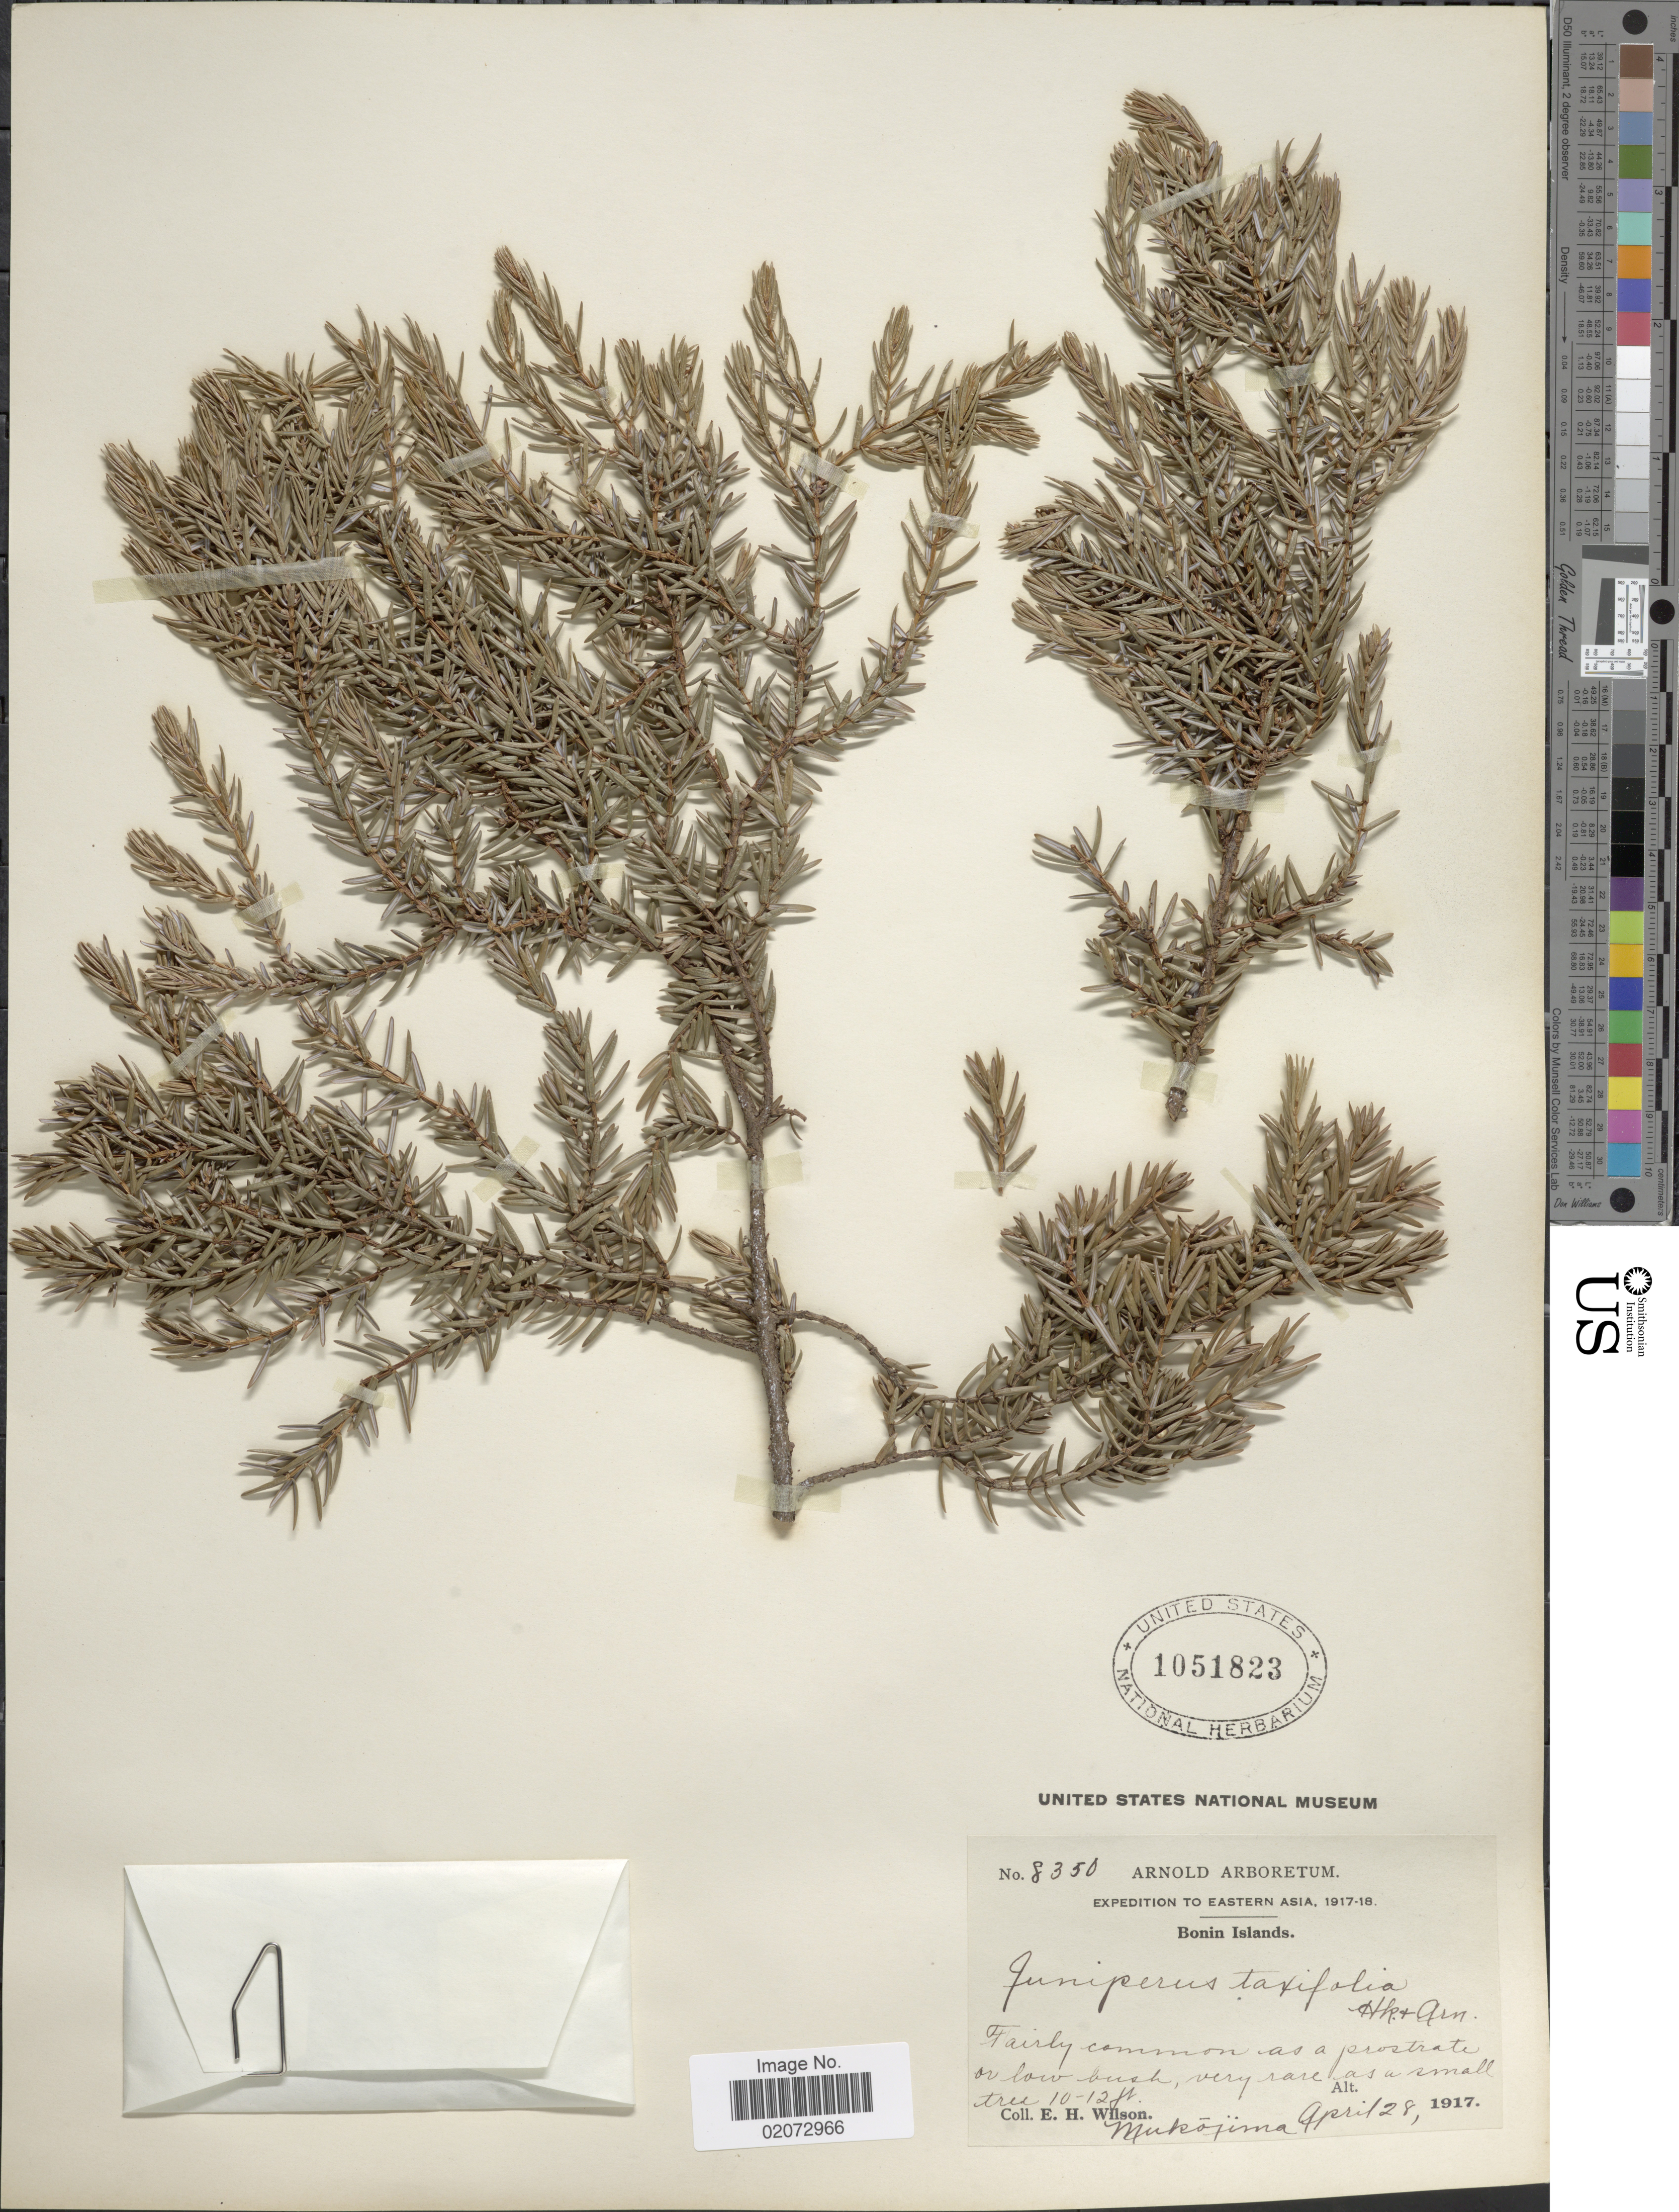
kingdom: Plantae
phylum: Tracheophyta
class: Pinopsida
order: Pinales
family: Cupressaceae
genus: Juniperus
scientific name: Juniperus taxifolia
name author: Hook. & Arn.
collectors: E. Wilson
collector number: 8350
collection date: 1917-04-28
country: Japan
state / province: Tokyo, Federal City of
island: Bonin Islands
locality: Bonin Islands. Mukojima. Eastern Asia.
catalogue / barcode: US 1051823